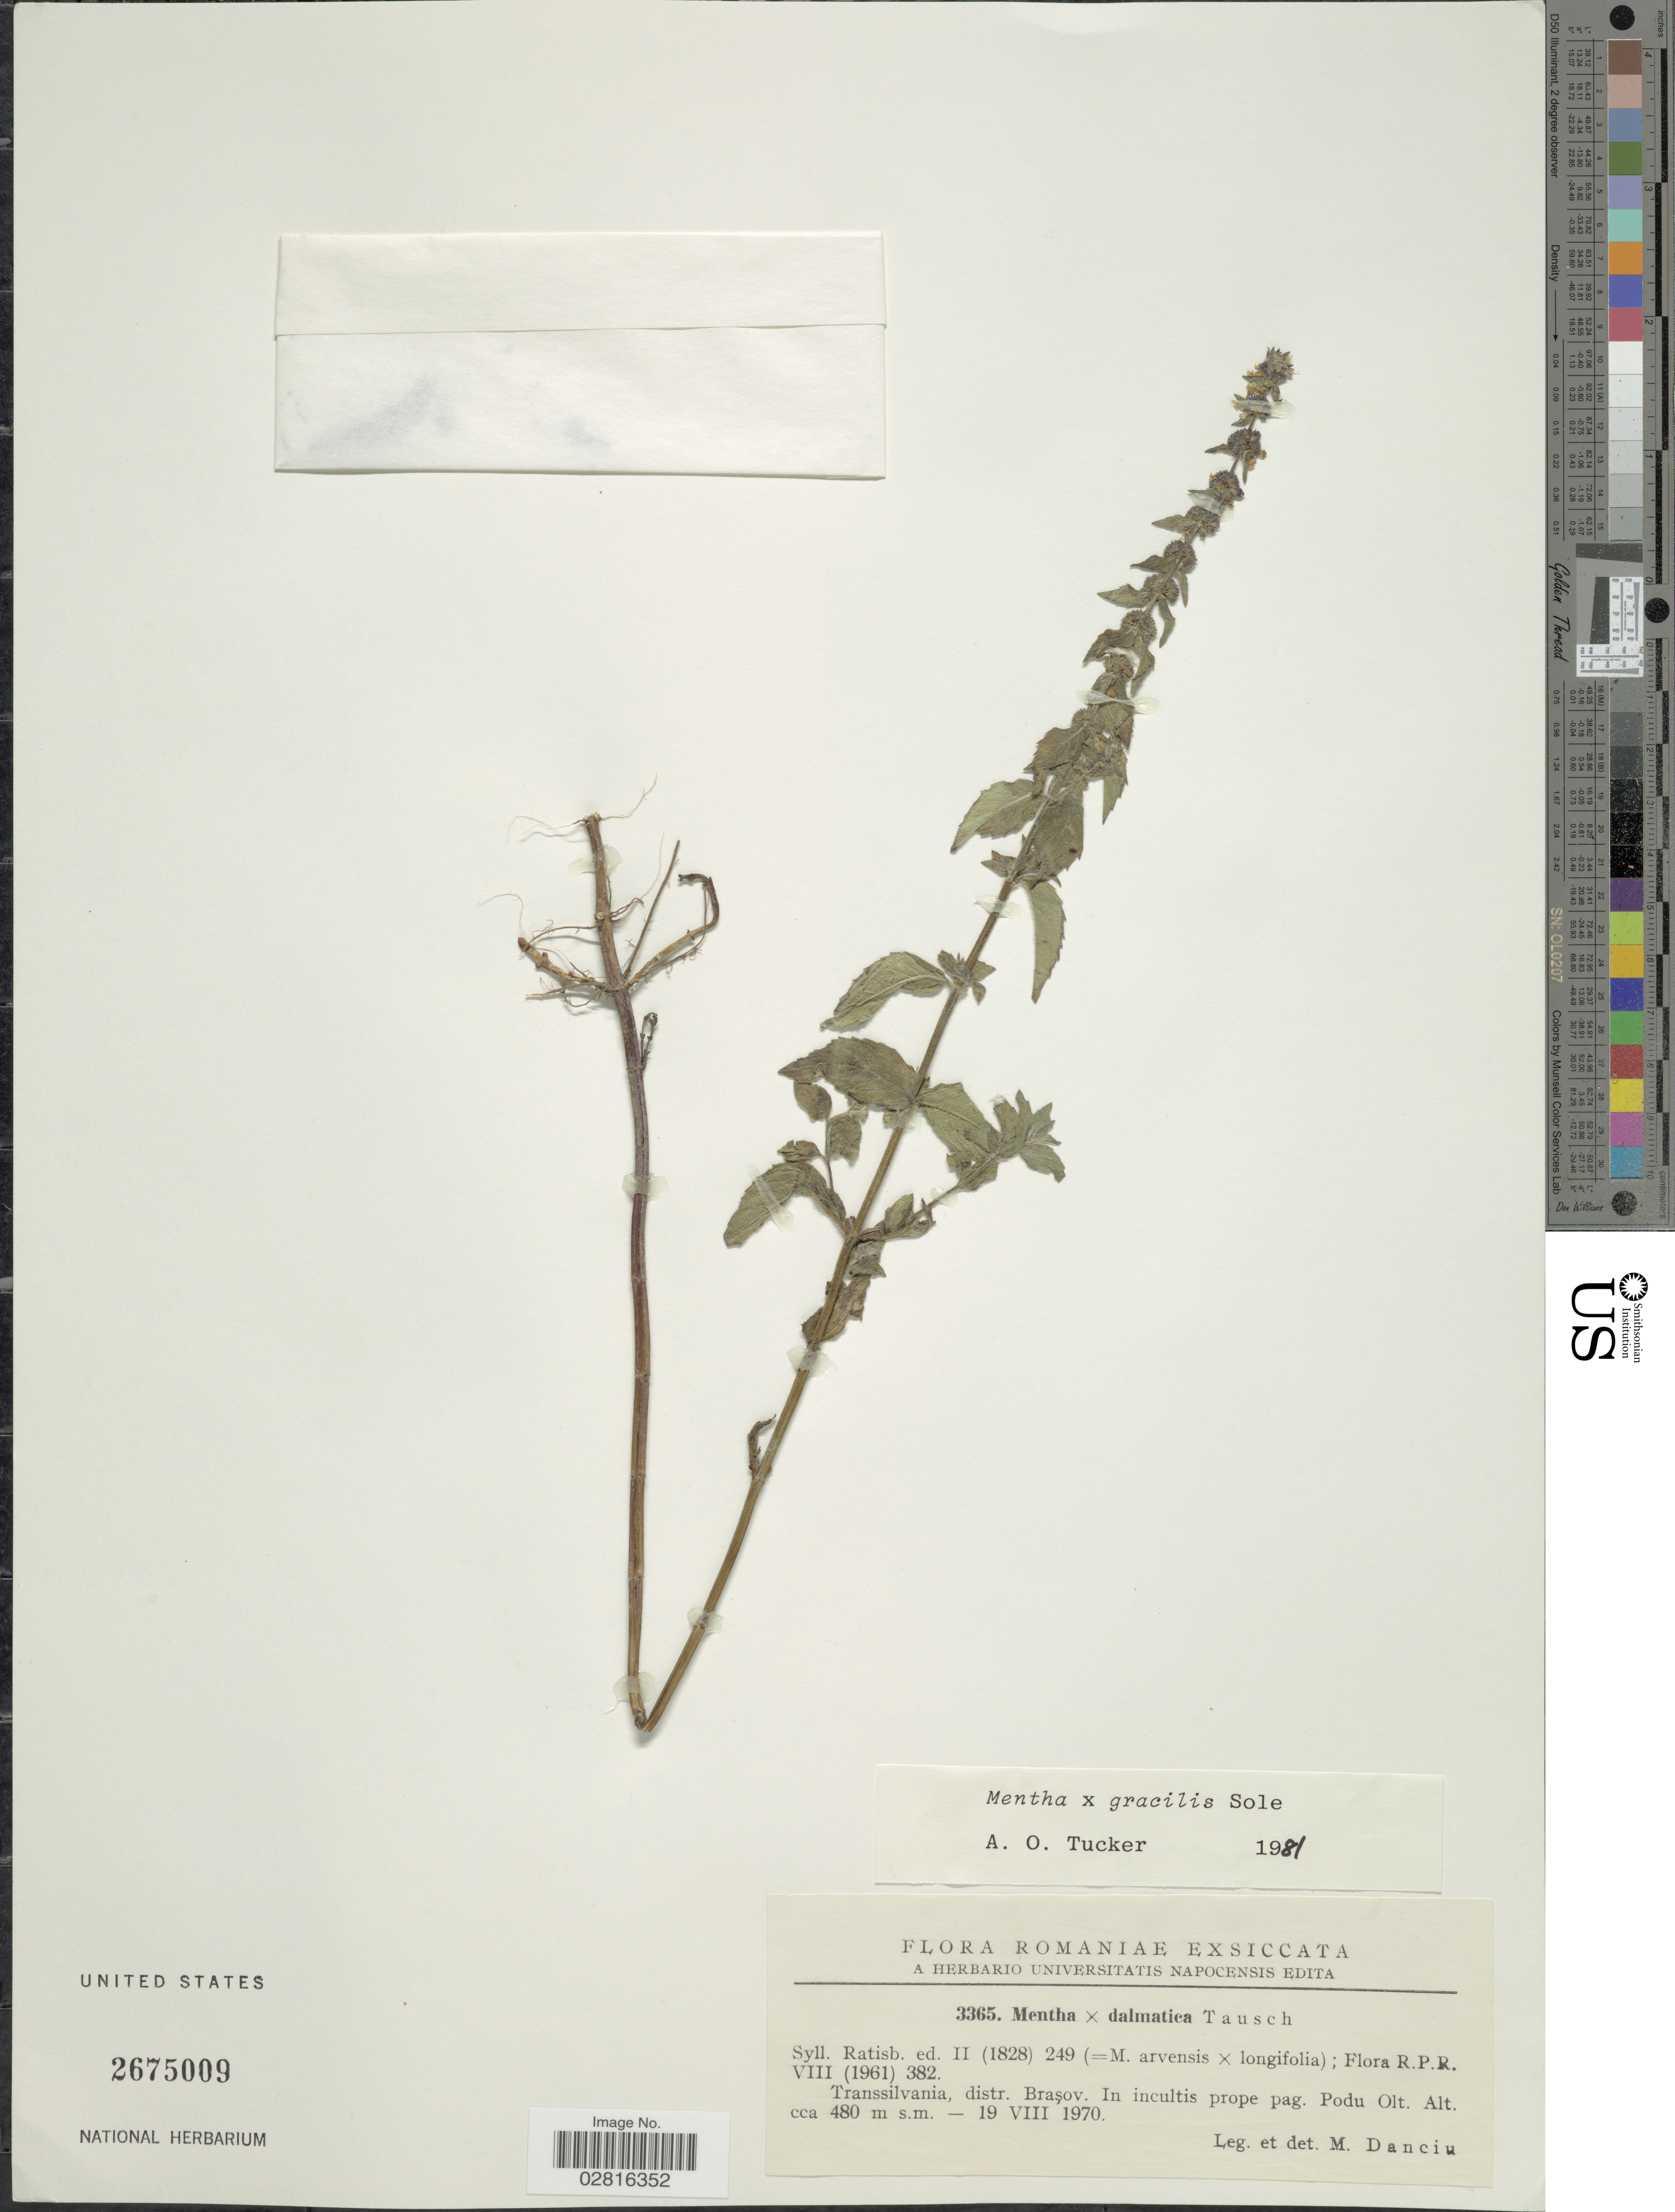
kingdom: Plantae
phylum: Tracheophyta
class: Magnoliopsida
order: Lamiales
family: Lamiaceae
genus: Mentha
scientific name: Mentha x gracilis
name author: Sole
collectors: M. Danciu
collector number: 3365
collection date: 1970-08-19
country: Romania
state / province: Brasov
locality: Transsilvania, distr. Brasov. In incultis prope pag. Podu Olt.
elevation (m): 480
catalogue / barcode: US 2675009